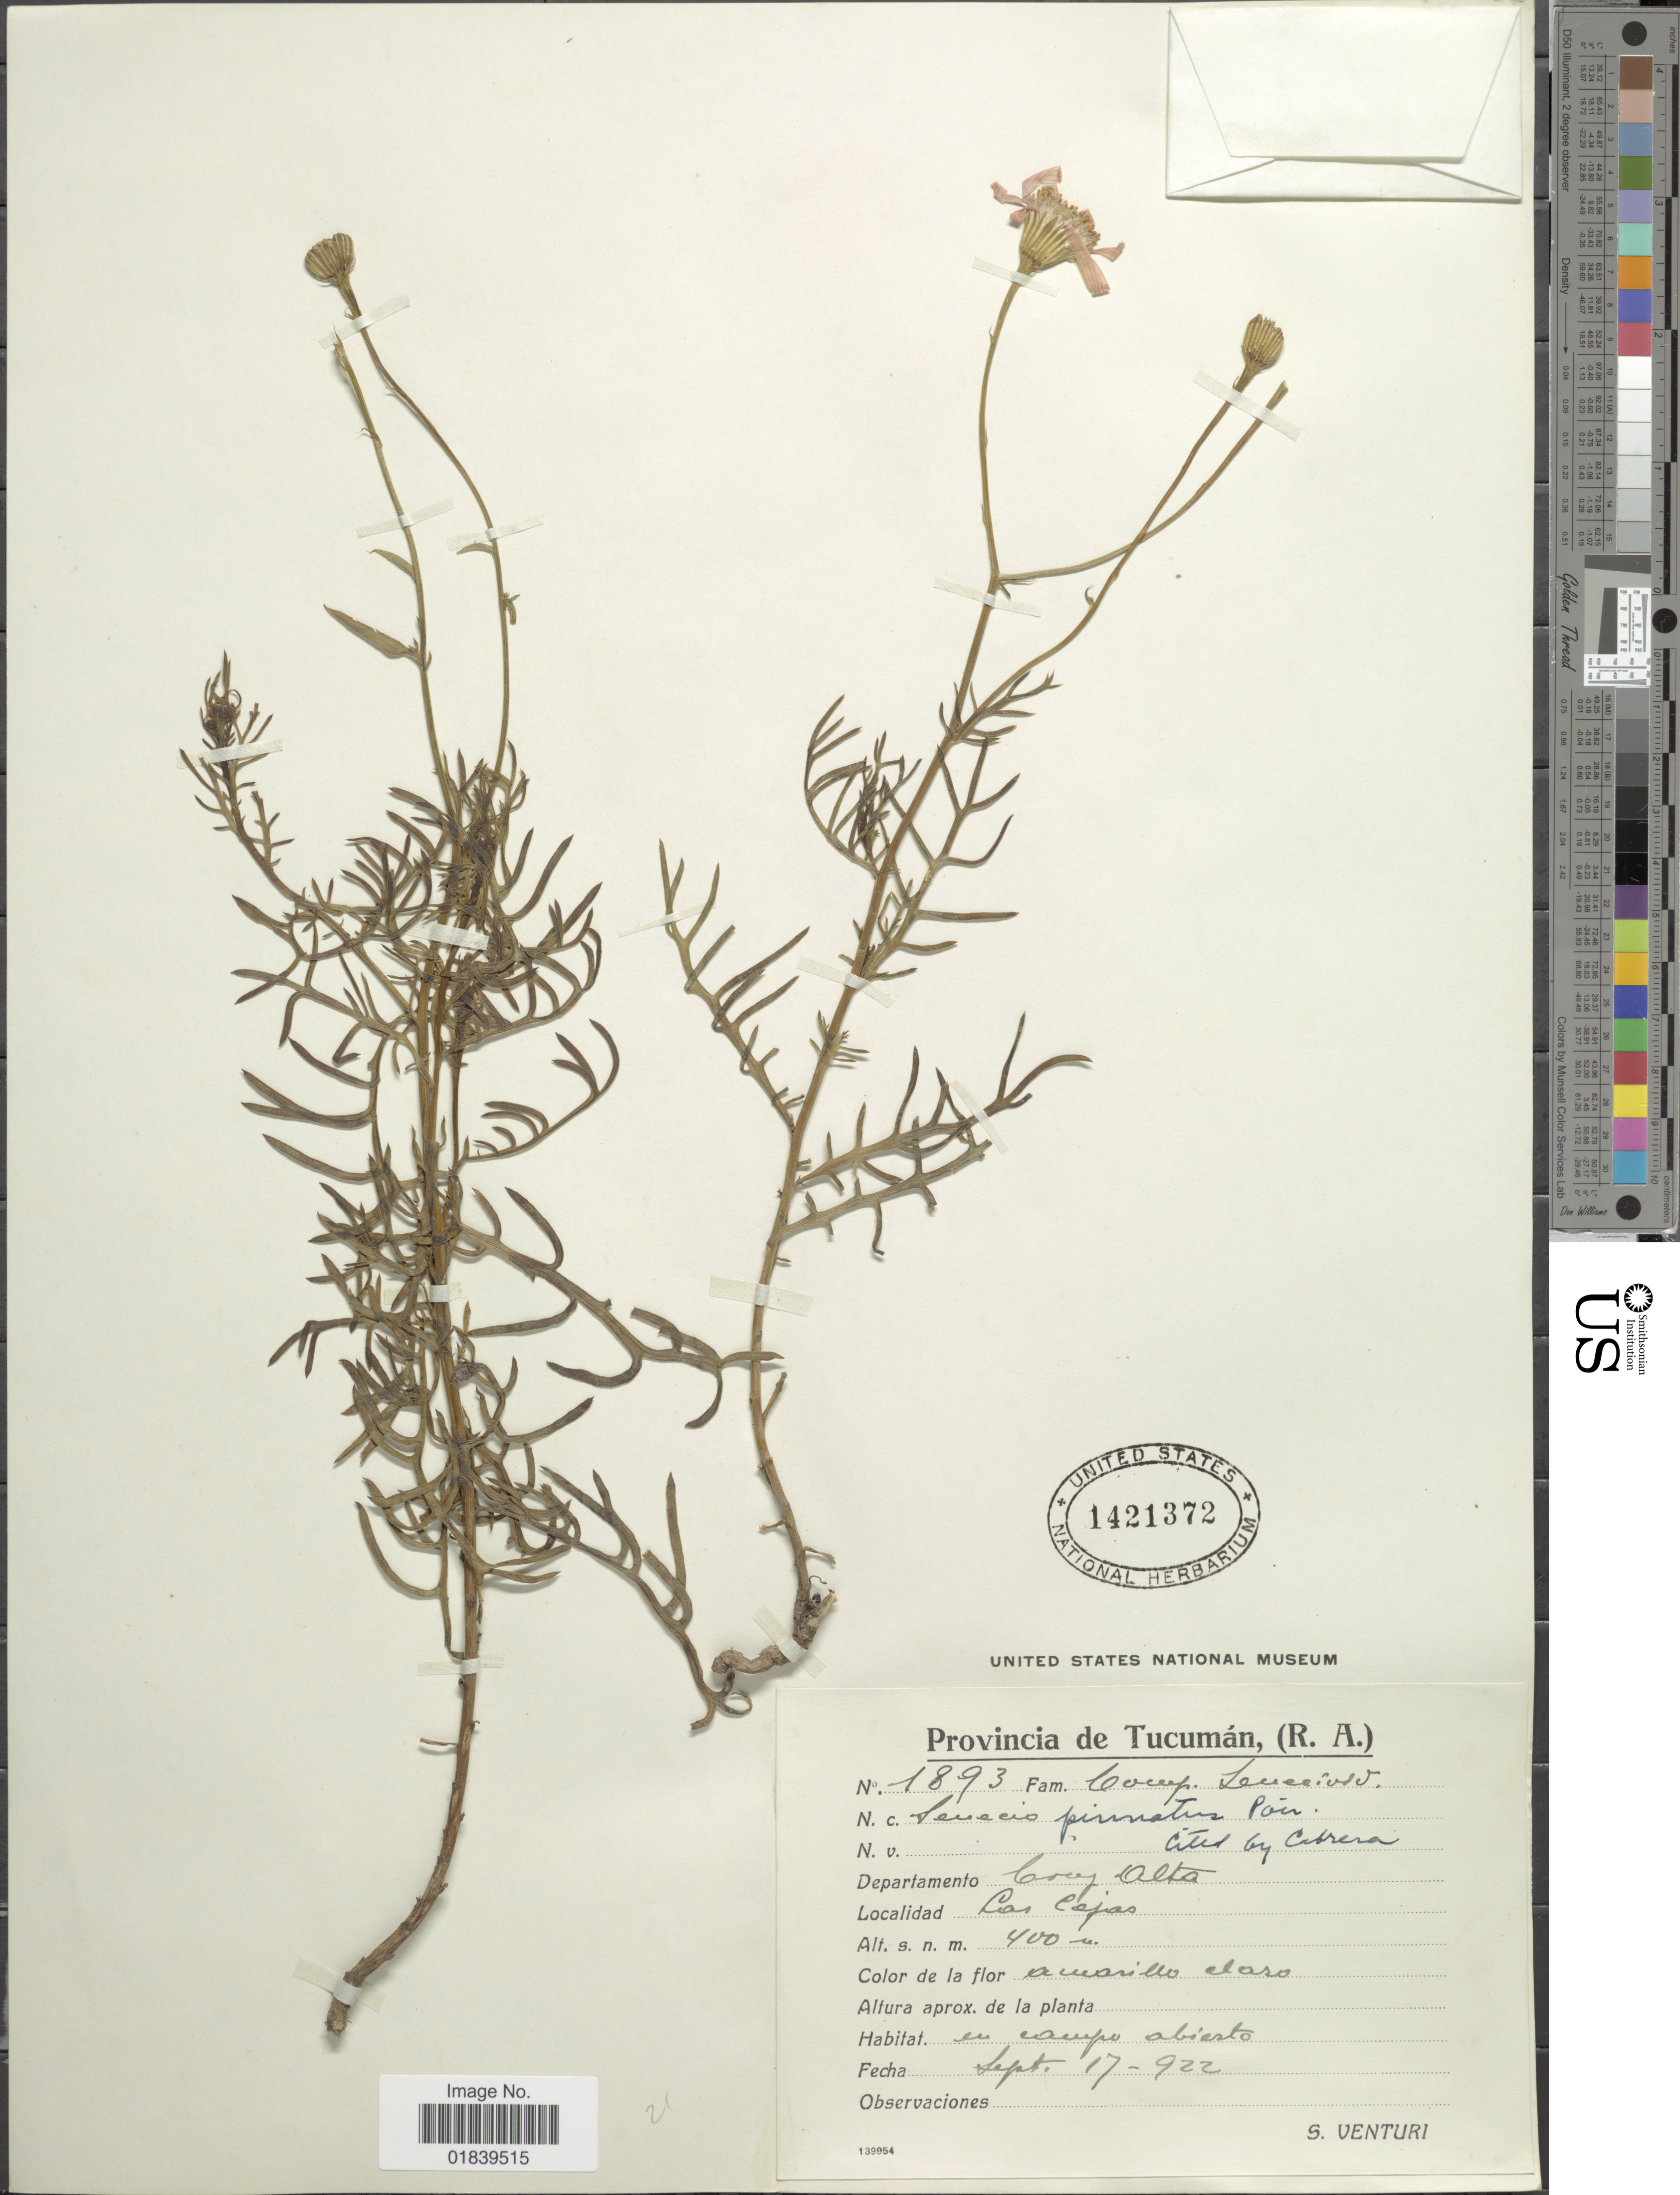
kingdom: Plantae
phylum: Tracheophyta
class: Magnoliopsida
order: Asterales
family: Asteraceae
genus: Senecio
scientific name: Senecio pinnatus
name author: Poir.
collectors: S. Venturi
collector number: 1893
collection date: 1922-09-17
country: Argentina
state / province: Tucumán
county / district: Cruz Alta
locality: Las Cejas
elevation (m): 400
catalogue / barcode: US 1421372